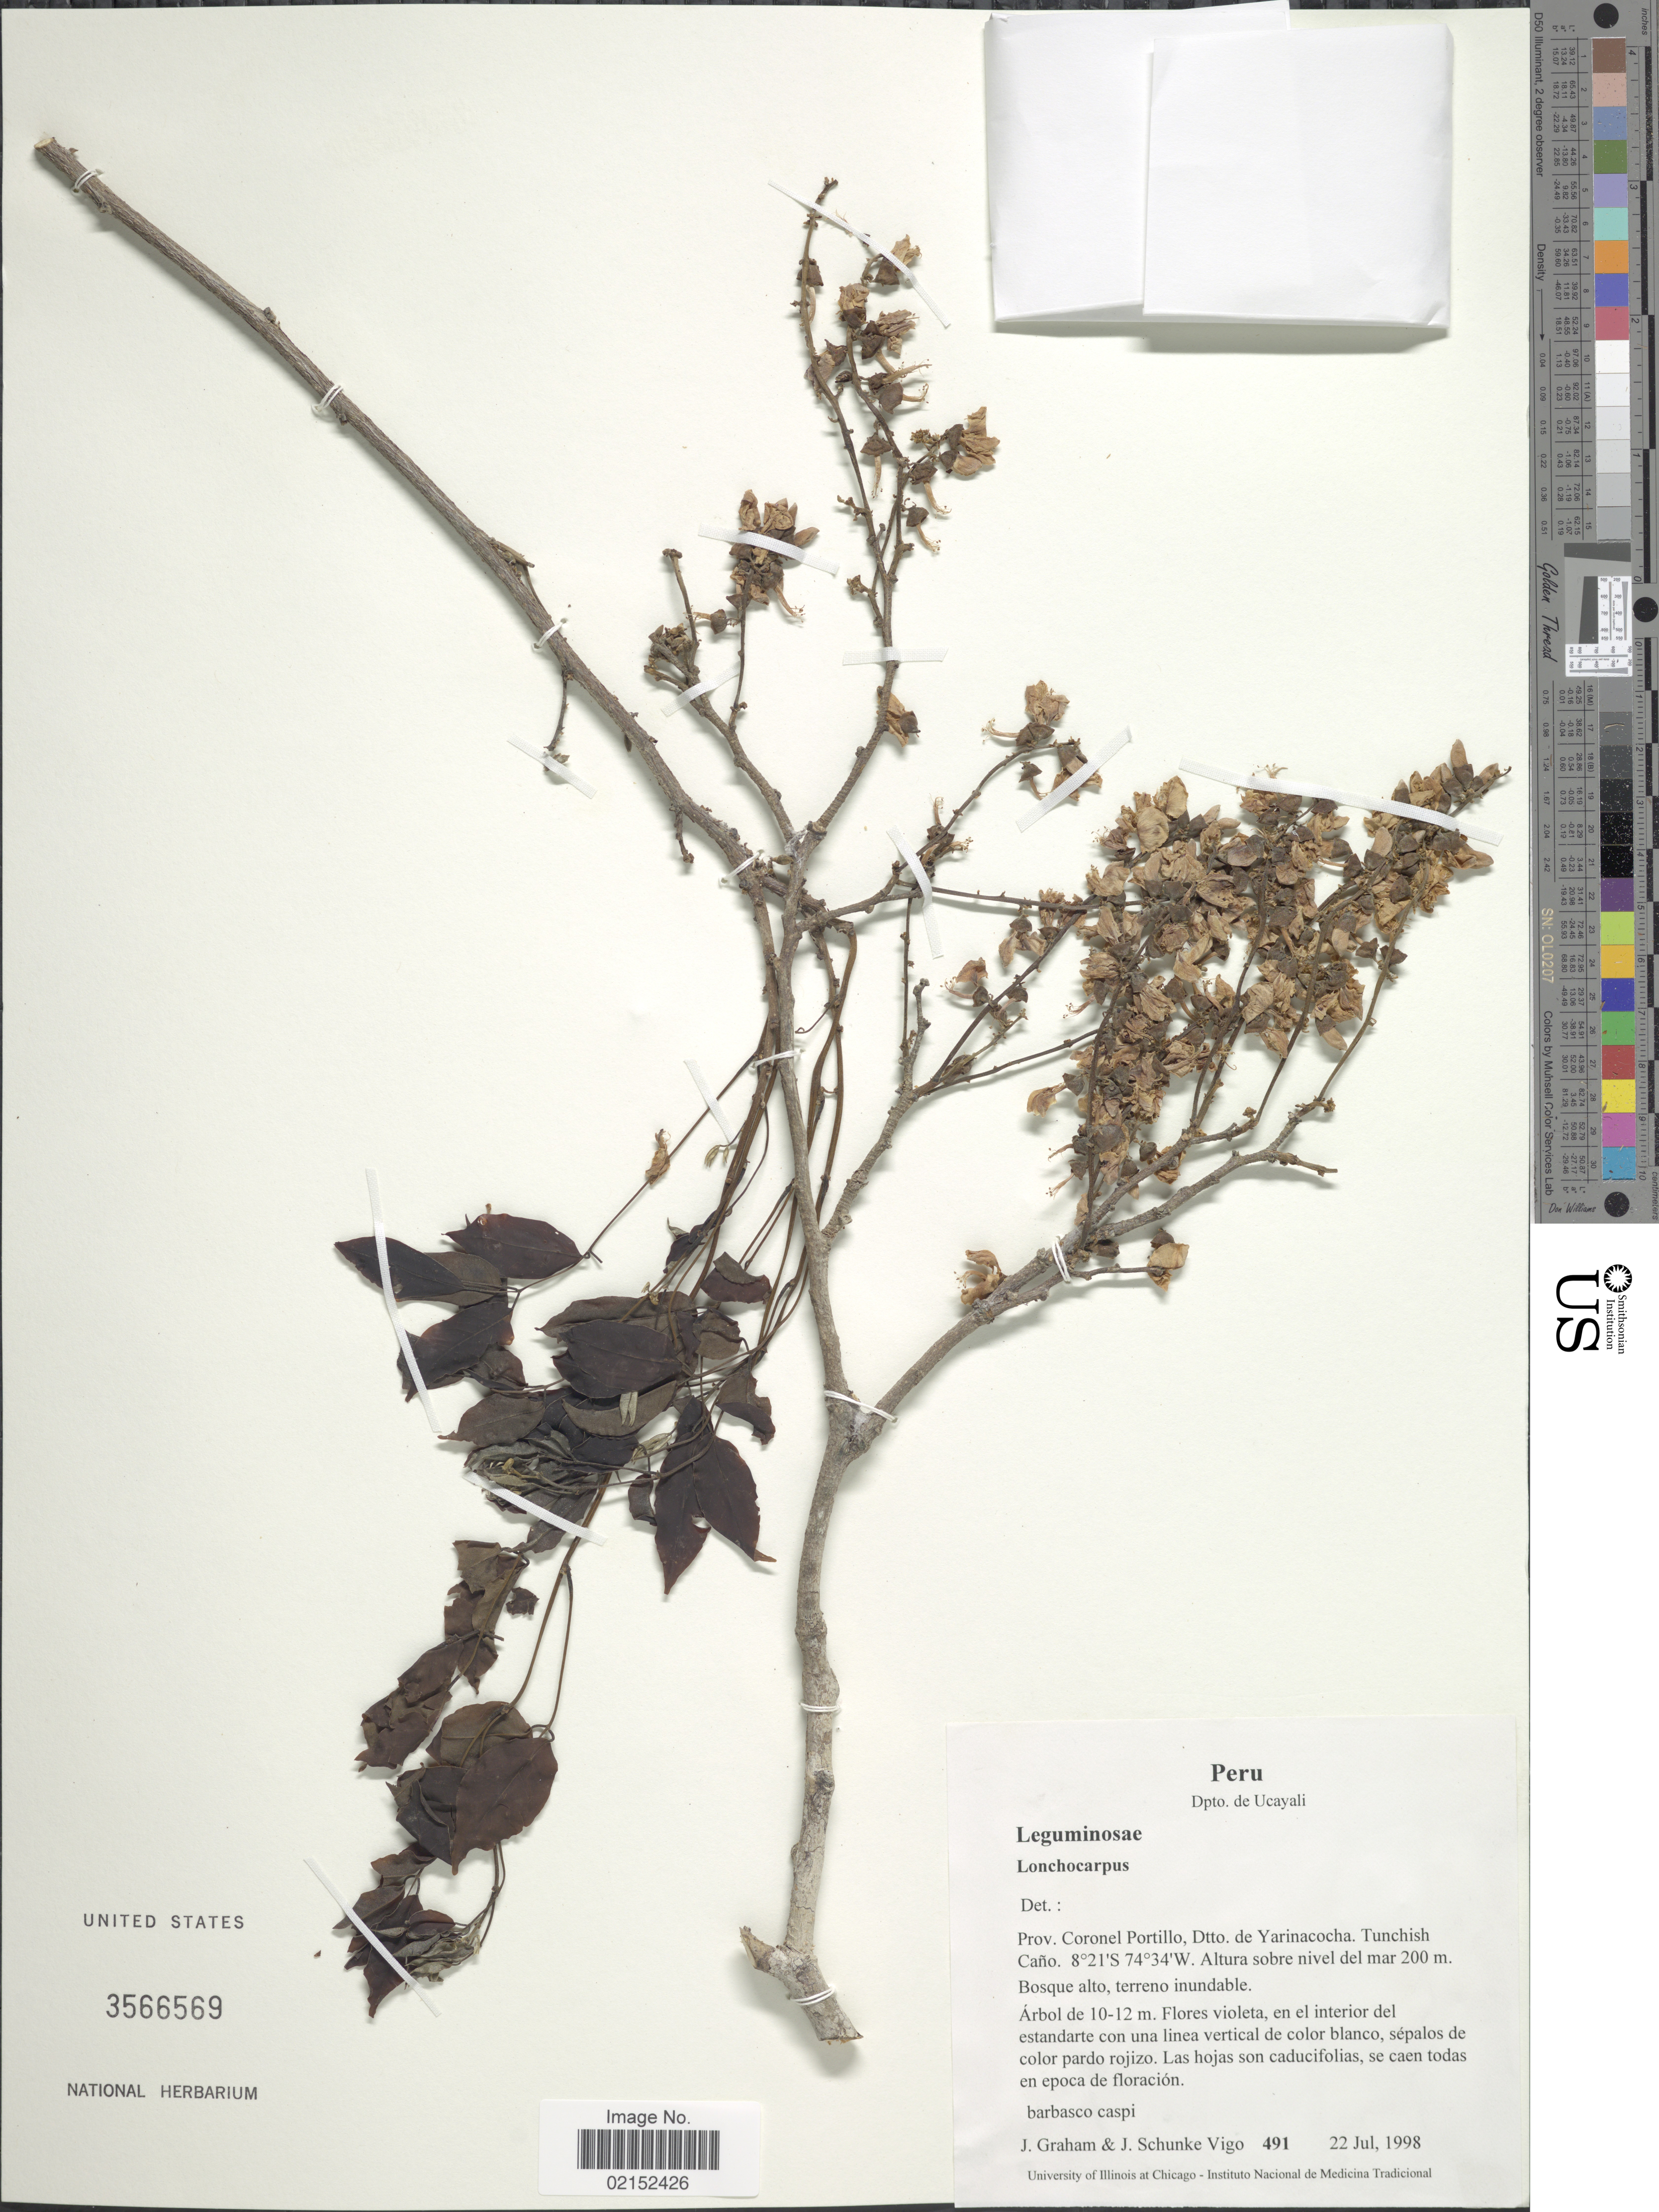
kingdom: Plantae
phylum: Tracheophyta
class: Magnoliopsida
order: Fabales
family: Fabaceae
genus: Lonchocarpus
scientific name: Lonchocarpus sp.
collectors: J. Graham & J. Schunke Vigo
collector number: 491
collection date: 1998-07-22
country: Peru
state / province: Ucayali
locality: Prov. Coronel Portillo, Dtto. de Yarinacocha, Tunchish Cano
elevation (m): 200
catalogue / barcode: US 3566569